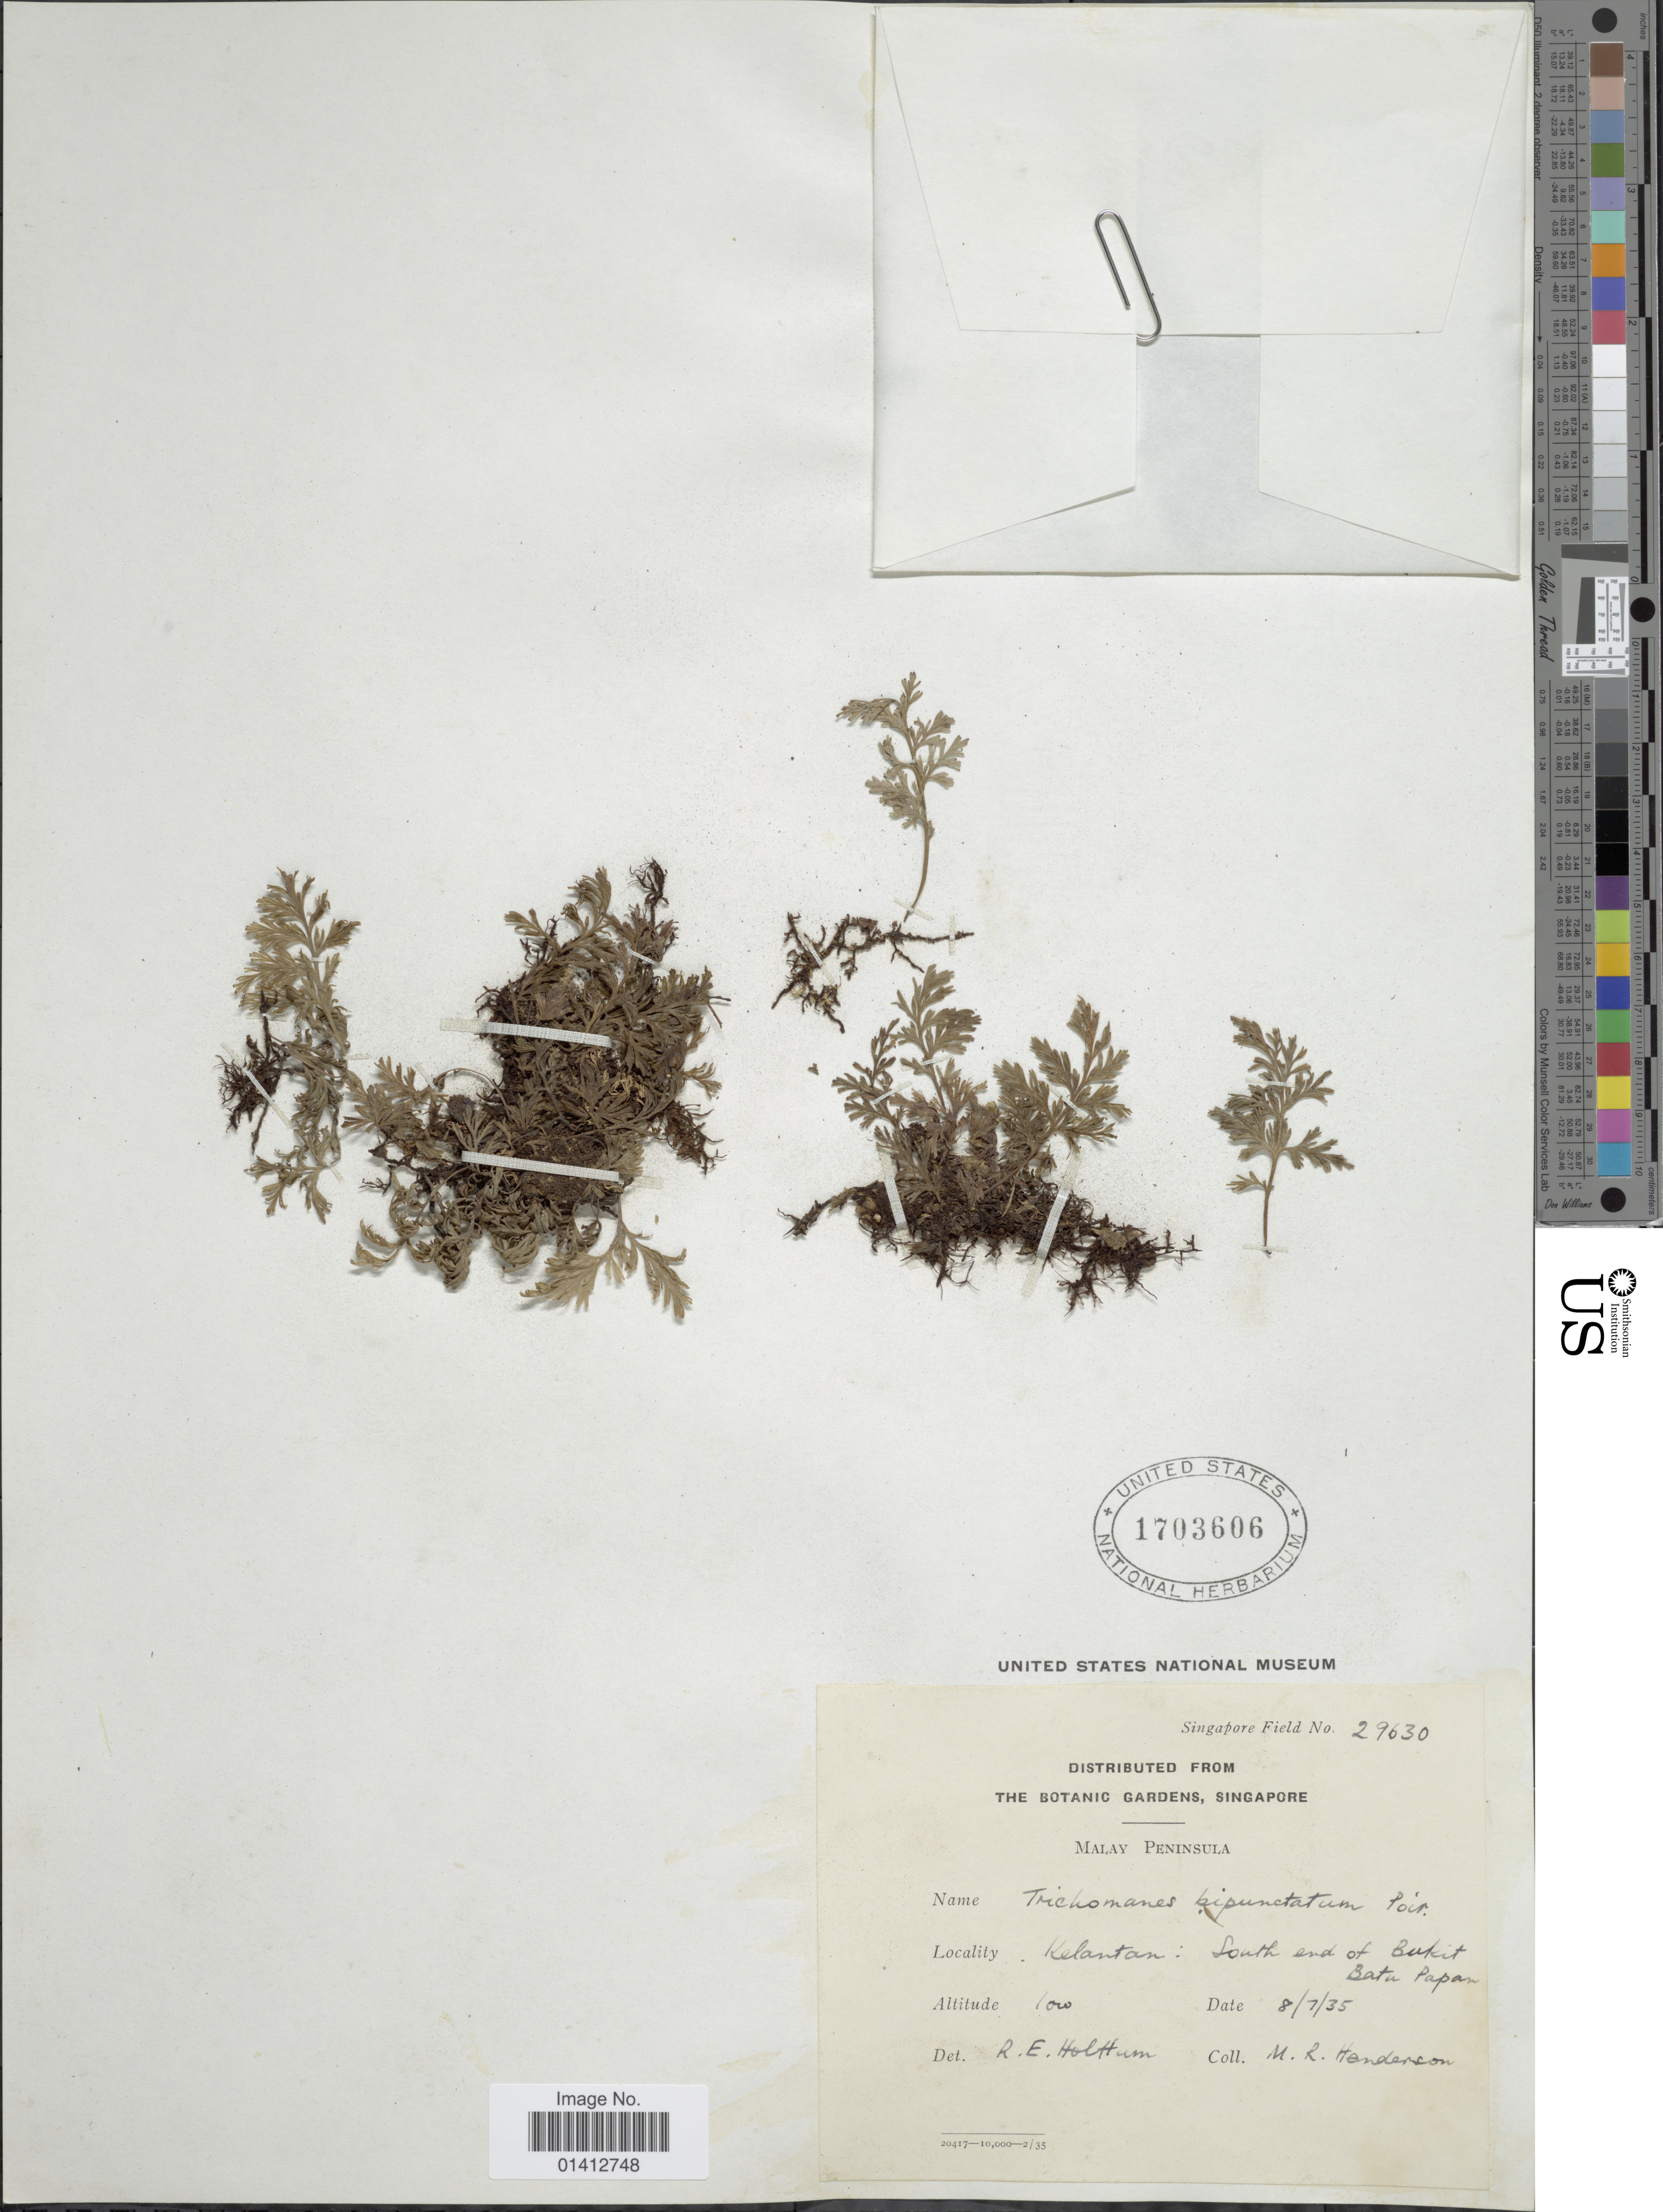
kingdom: Plantae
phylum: Tracheophyta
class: Polypodiopsida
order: Hymenophyllales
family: Hymenophyllaceae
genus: Crepidomanes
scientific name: Crepidomanes bipunctatum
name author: (Poir.) Copel.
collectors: M. Henderson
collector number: Singapore Field 29630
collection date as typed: Transcribed d/m/y: 8/7/35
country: Malaysia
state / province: Kelantan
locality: Malay Peninsula, South end of Bukit Bata Papan [interpreted]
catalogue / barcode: US 1703606